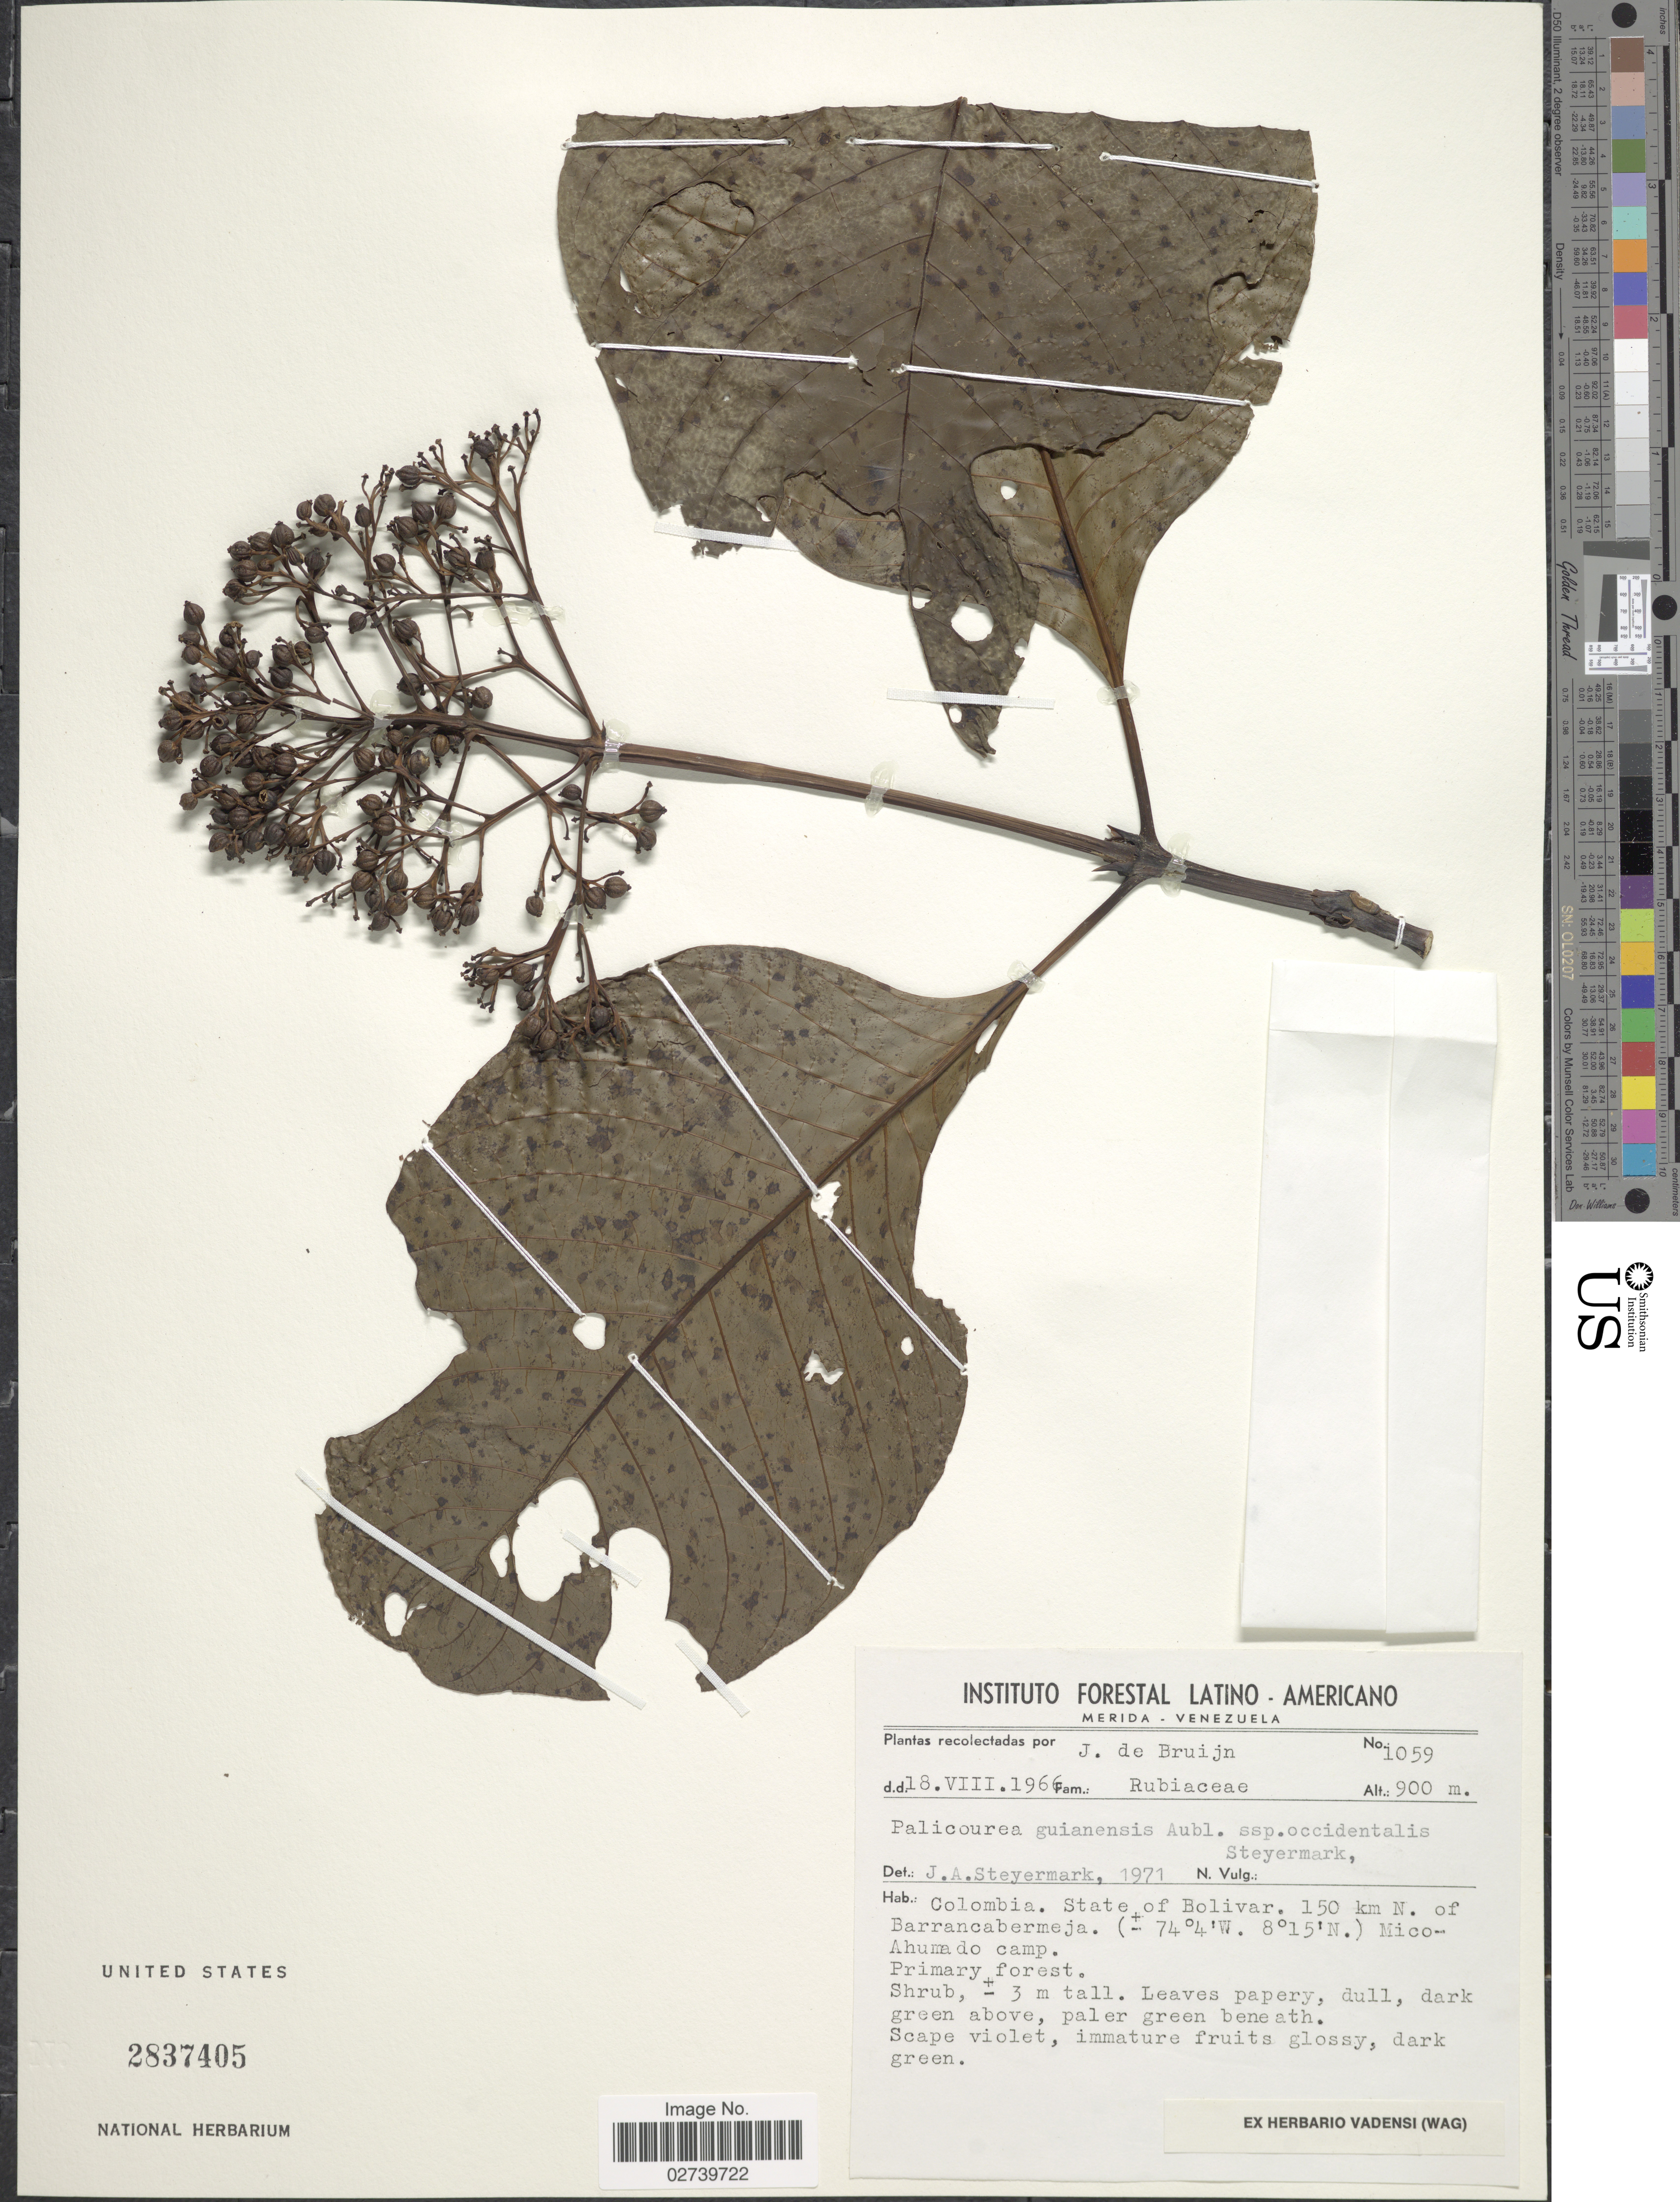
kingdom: Plantae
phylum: Tracheophyta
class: Magnoliopsida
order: Gentianales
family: Rubiaceae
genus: Palicourea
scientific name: Palicourea guianensis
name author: Aubl.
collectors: J. Bruijn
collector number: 1059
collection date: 1966-08-18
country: Colombia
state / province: Bolívar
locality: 150 km N. of Barrancabermeja. Mico-Ahuma do camp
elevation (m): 900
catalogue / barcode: US 2837405